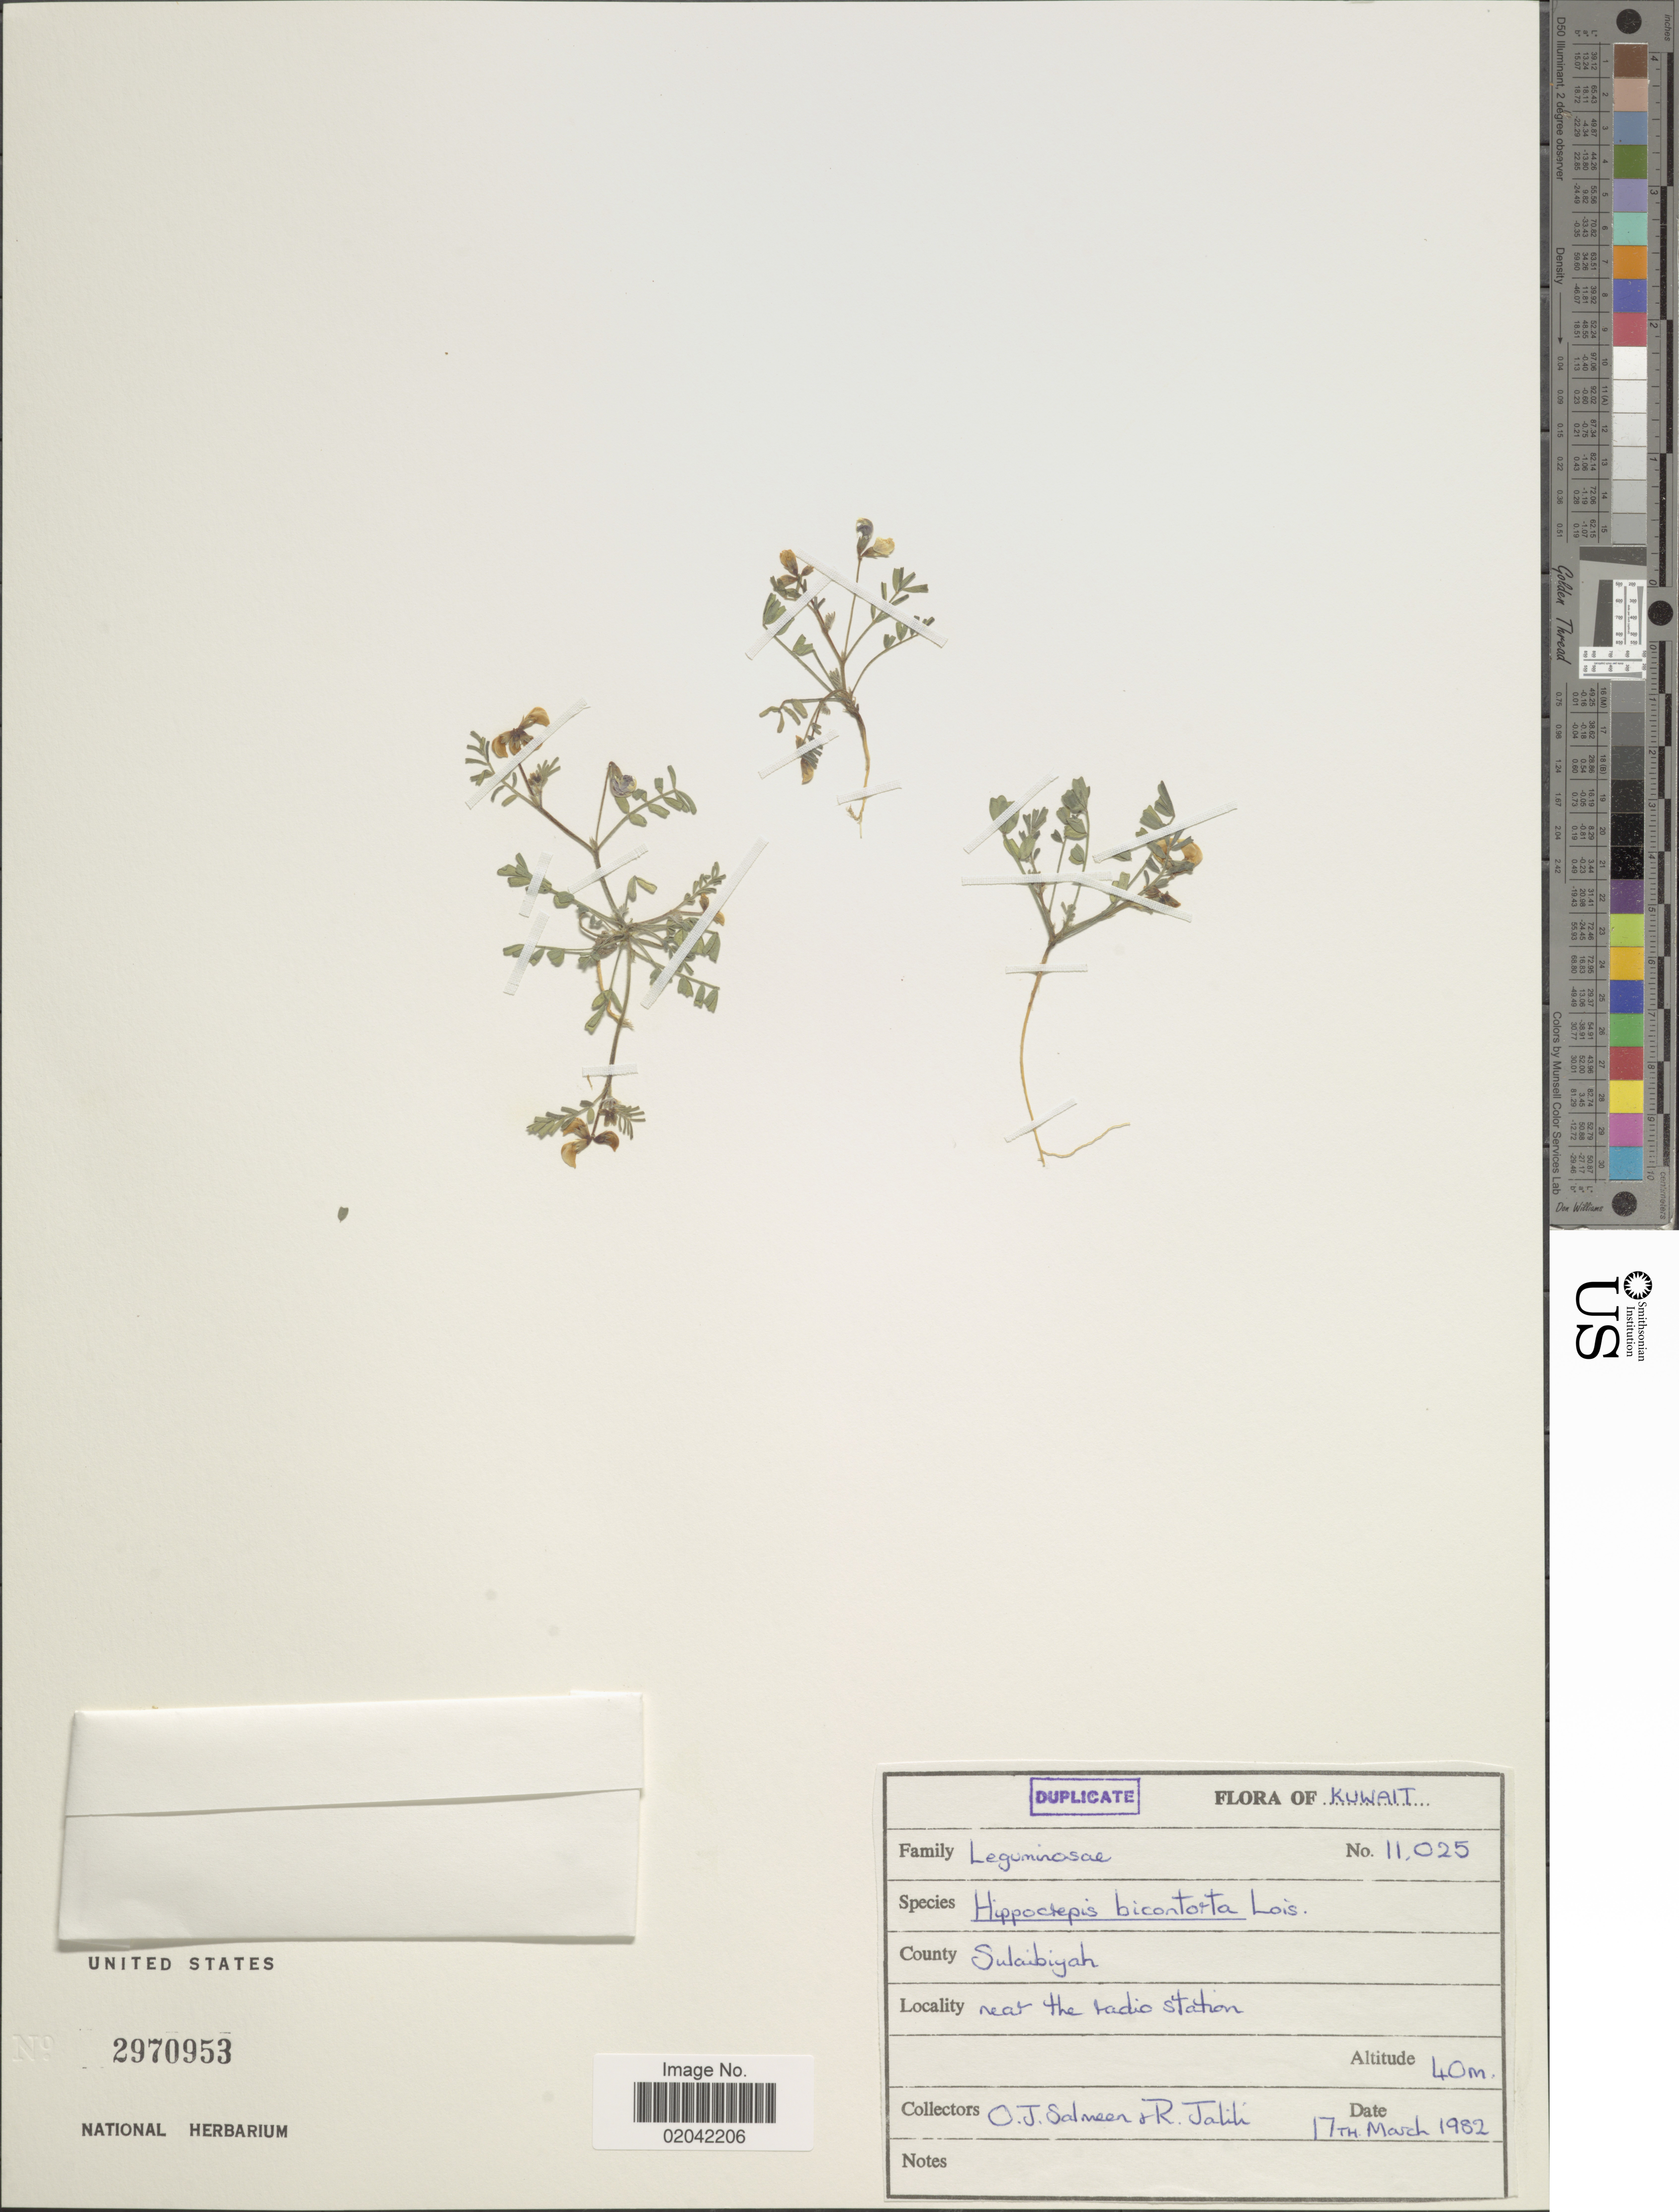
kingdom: Plantae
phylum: Tracheophyta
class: Magnoliopsida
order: Fabales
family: Fabaceae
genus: Hippocrepis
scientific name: Hippocrepis bicontorta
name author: Loisel.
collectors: O. Salmeen & R. Jalili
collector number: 11025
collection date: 1982-03-17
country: Kuwait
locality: County: Sulaibiyah. Near the radio station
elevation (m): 40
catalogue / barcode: US 2970953